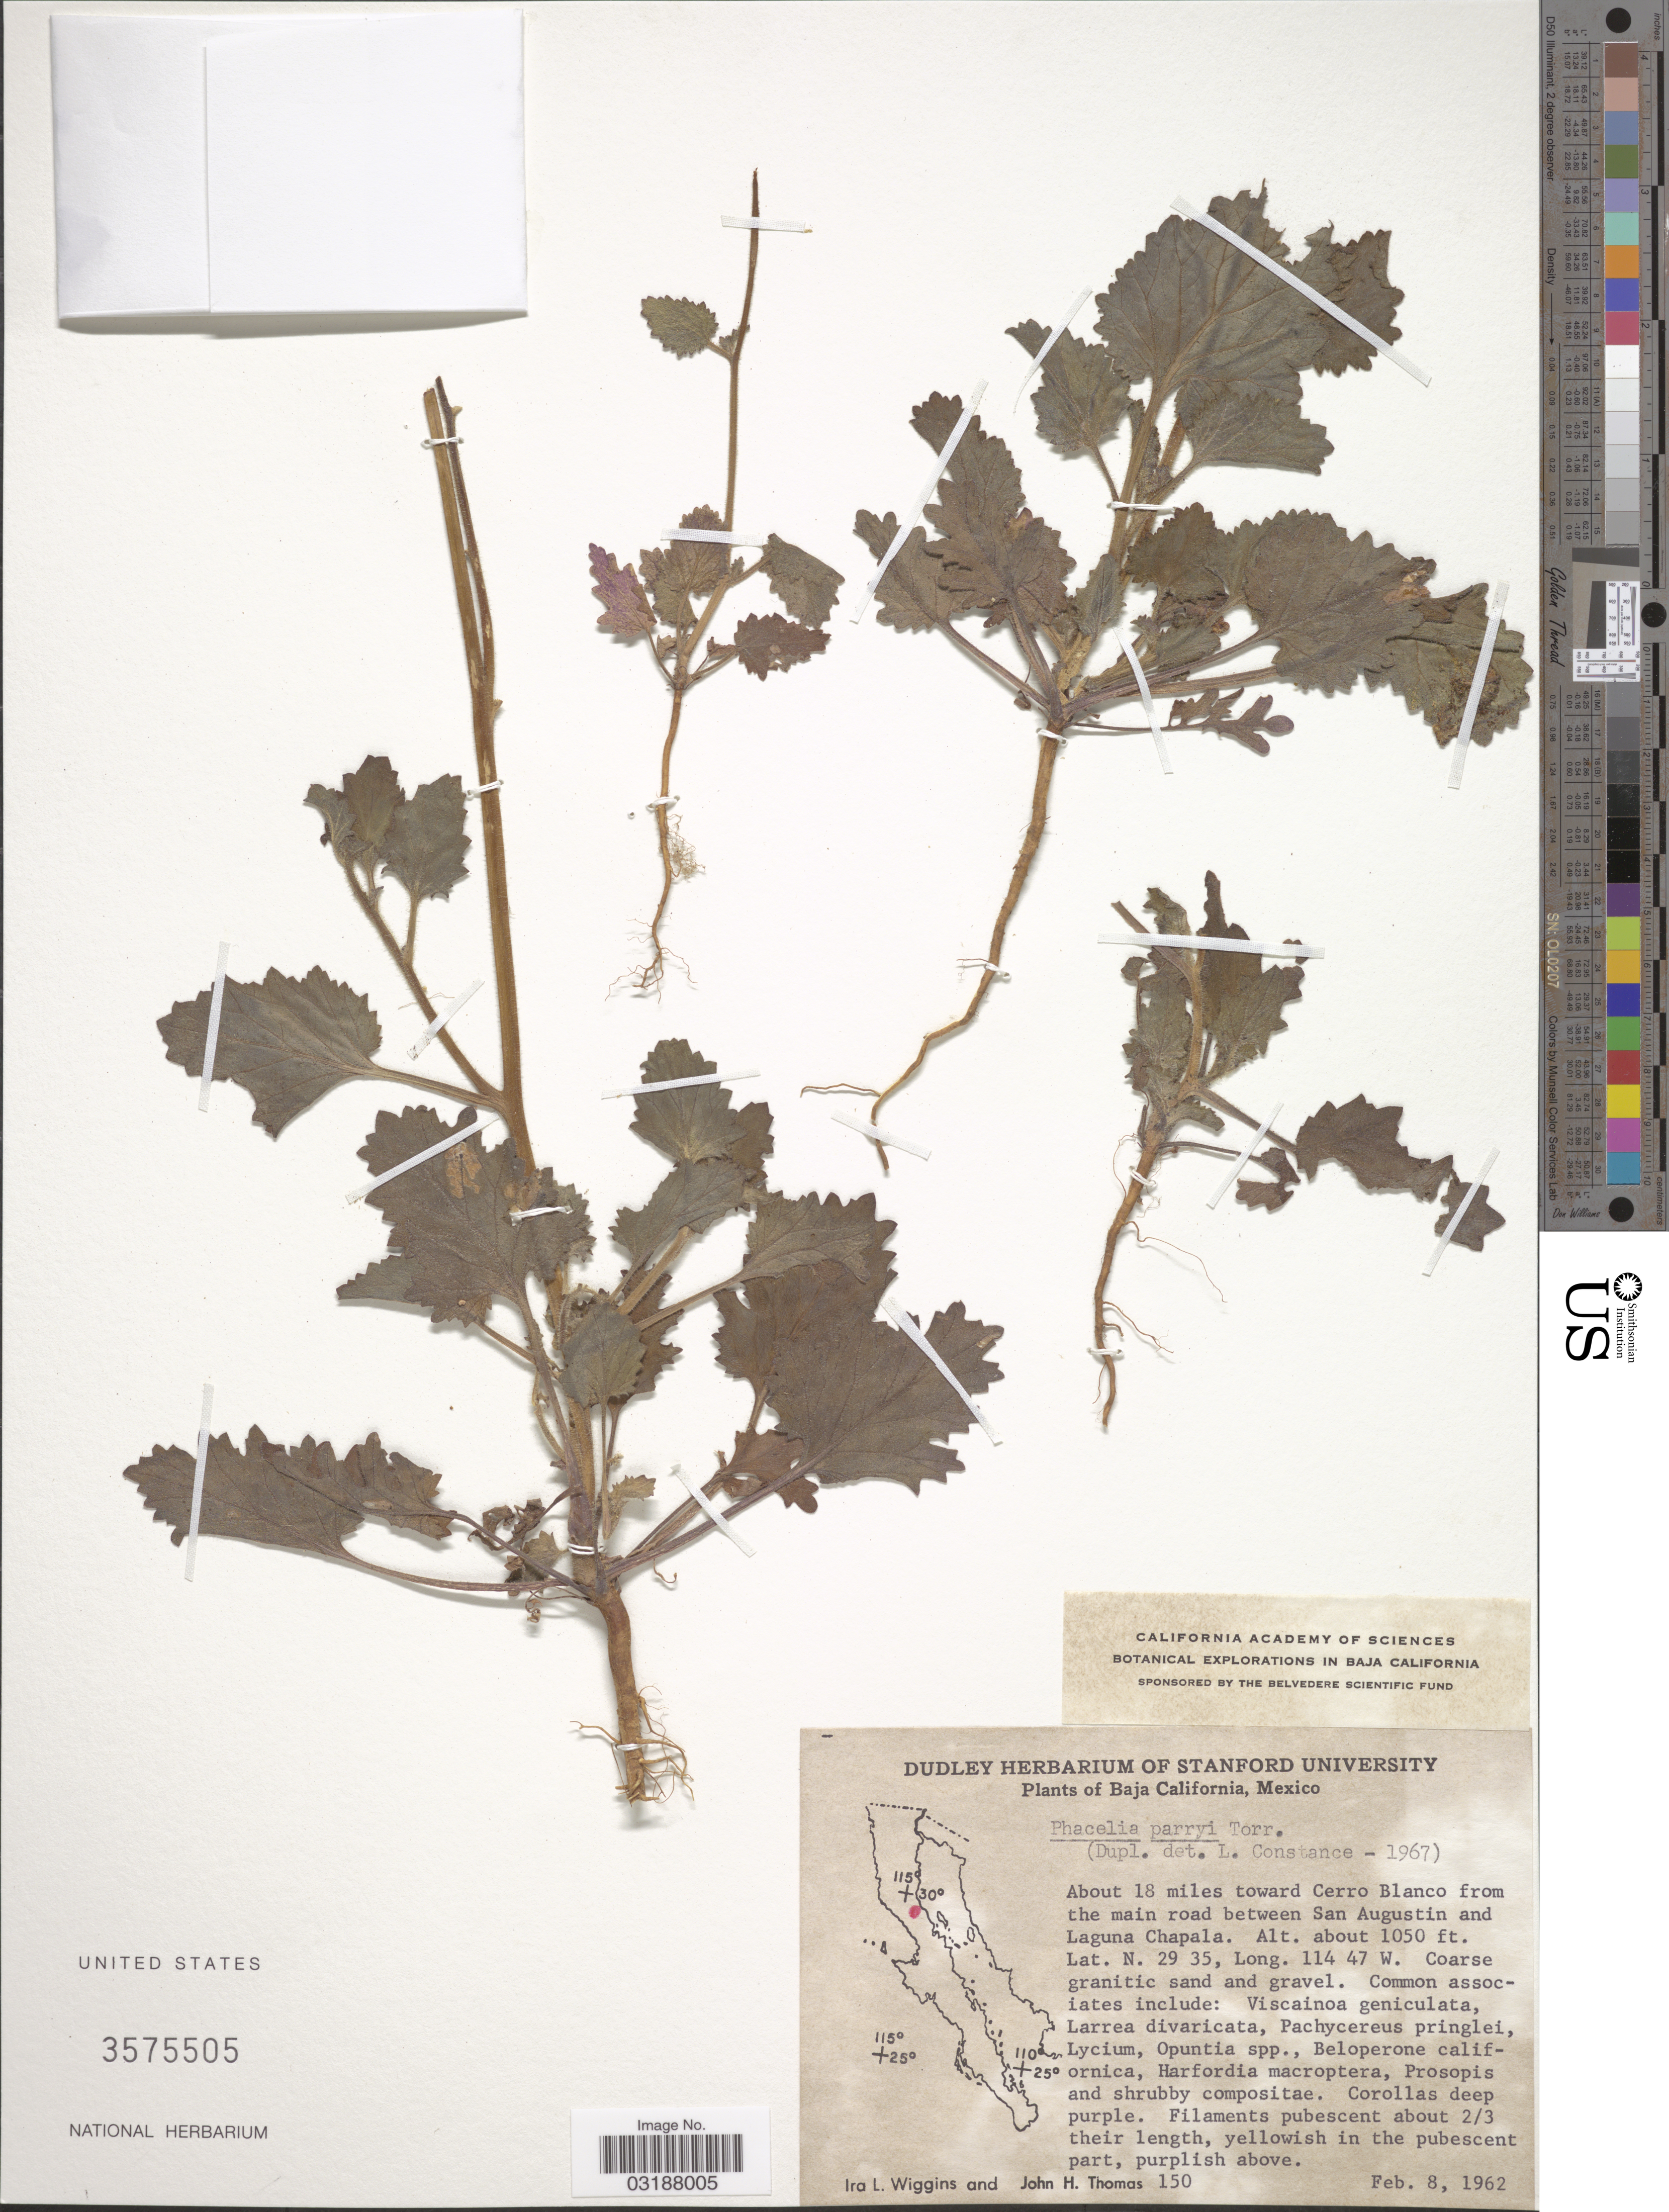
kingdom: Plantae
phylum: Tracheophyta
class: Magnoliopsida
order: Boraginales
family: Hydrophyllaceae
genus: Phacelia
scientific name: Phacelia parryi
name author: Torr. in Emory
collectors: I. L. Wiggins & J. H. Thomas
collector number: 150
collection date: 1962-02-08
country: Mexico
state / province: Baja California Norte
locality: About 18 miles toward Cerro Blanco from the main road between San Augustin and Laguna Chapala.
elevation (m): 320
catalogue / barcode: US 3575505